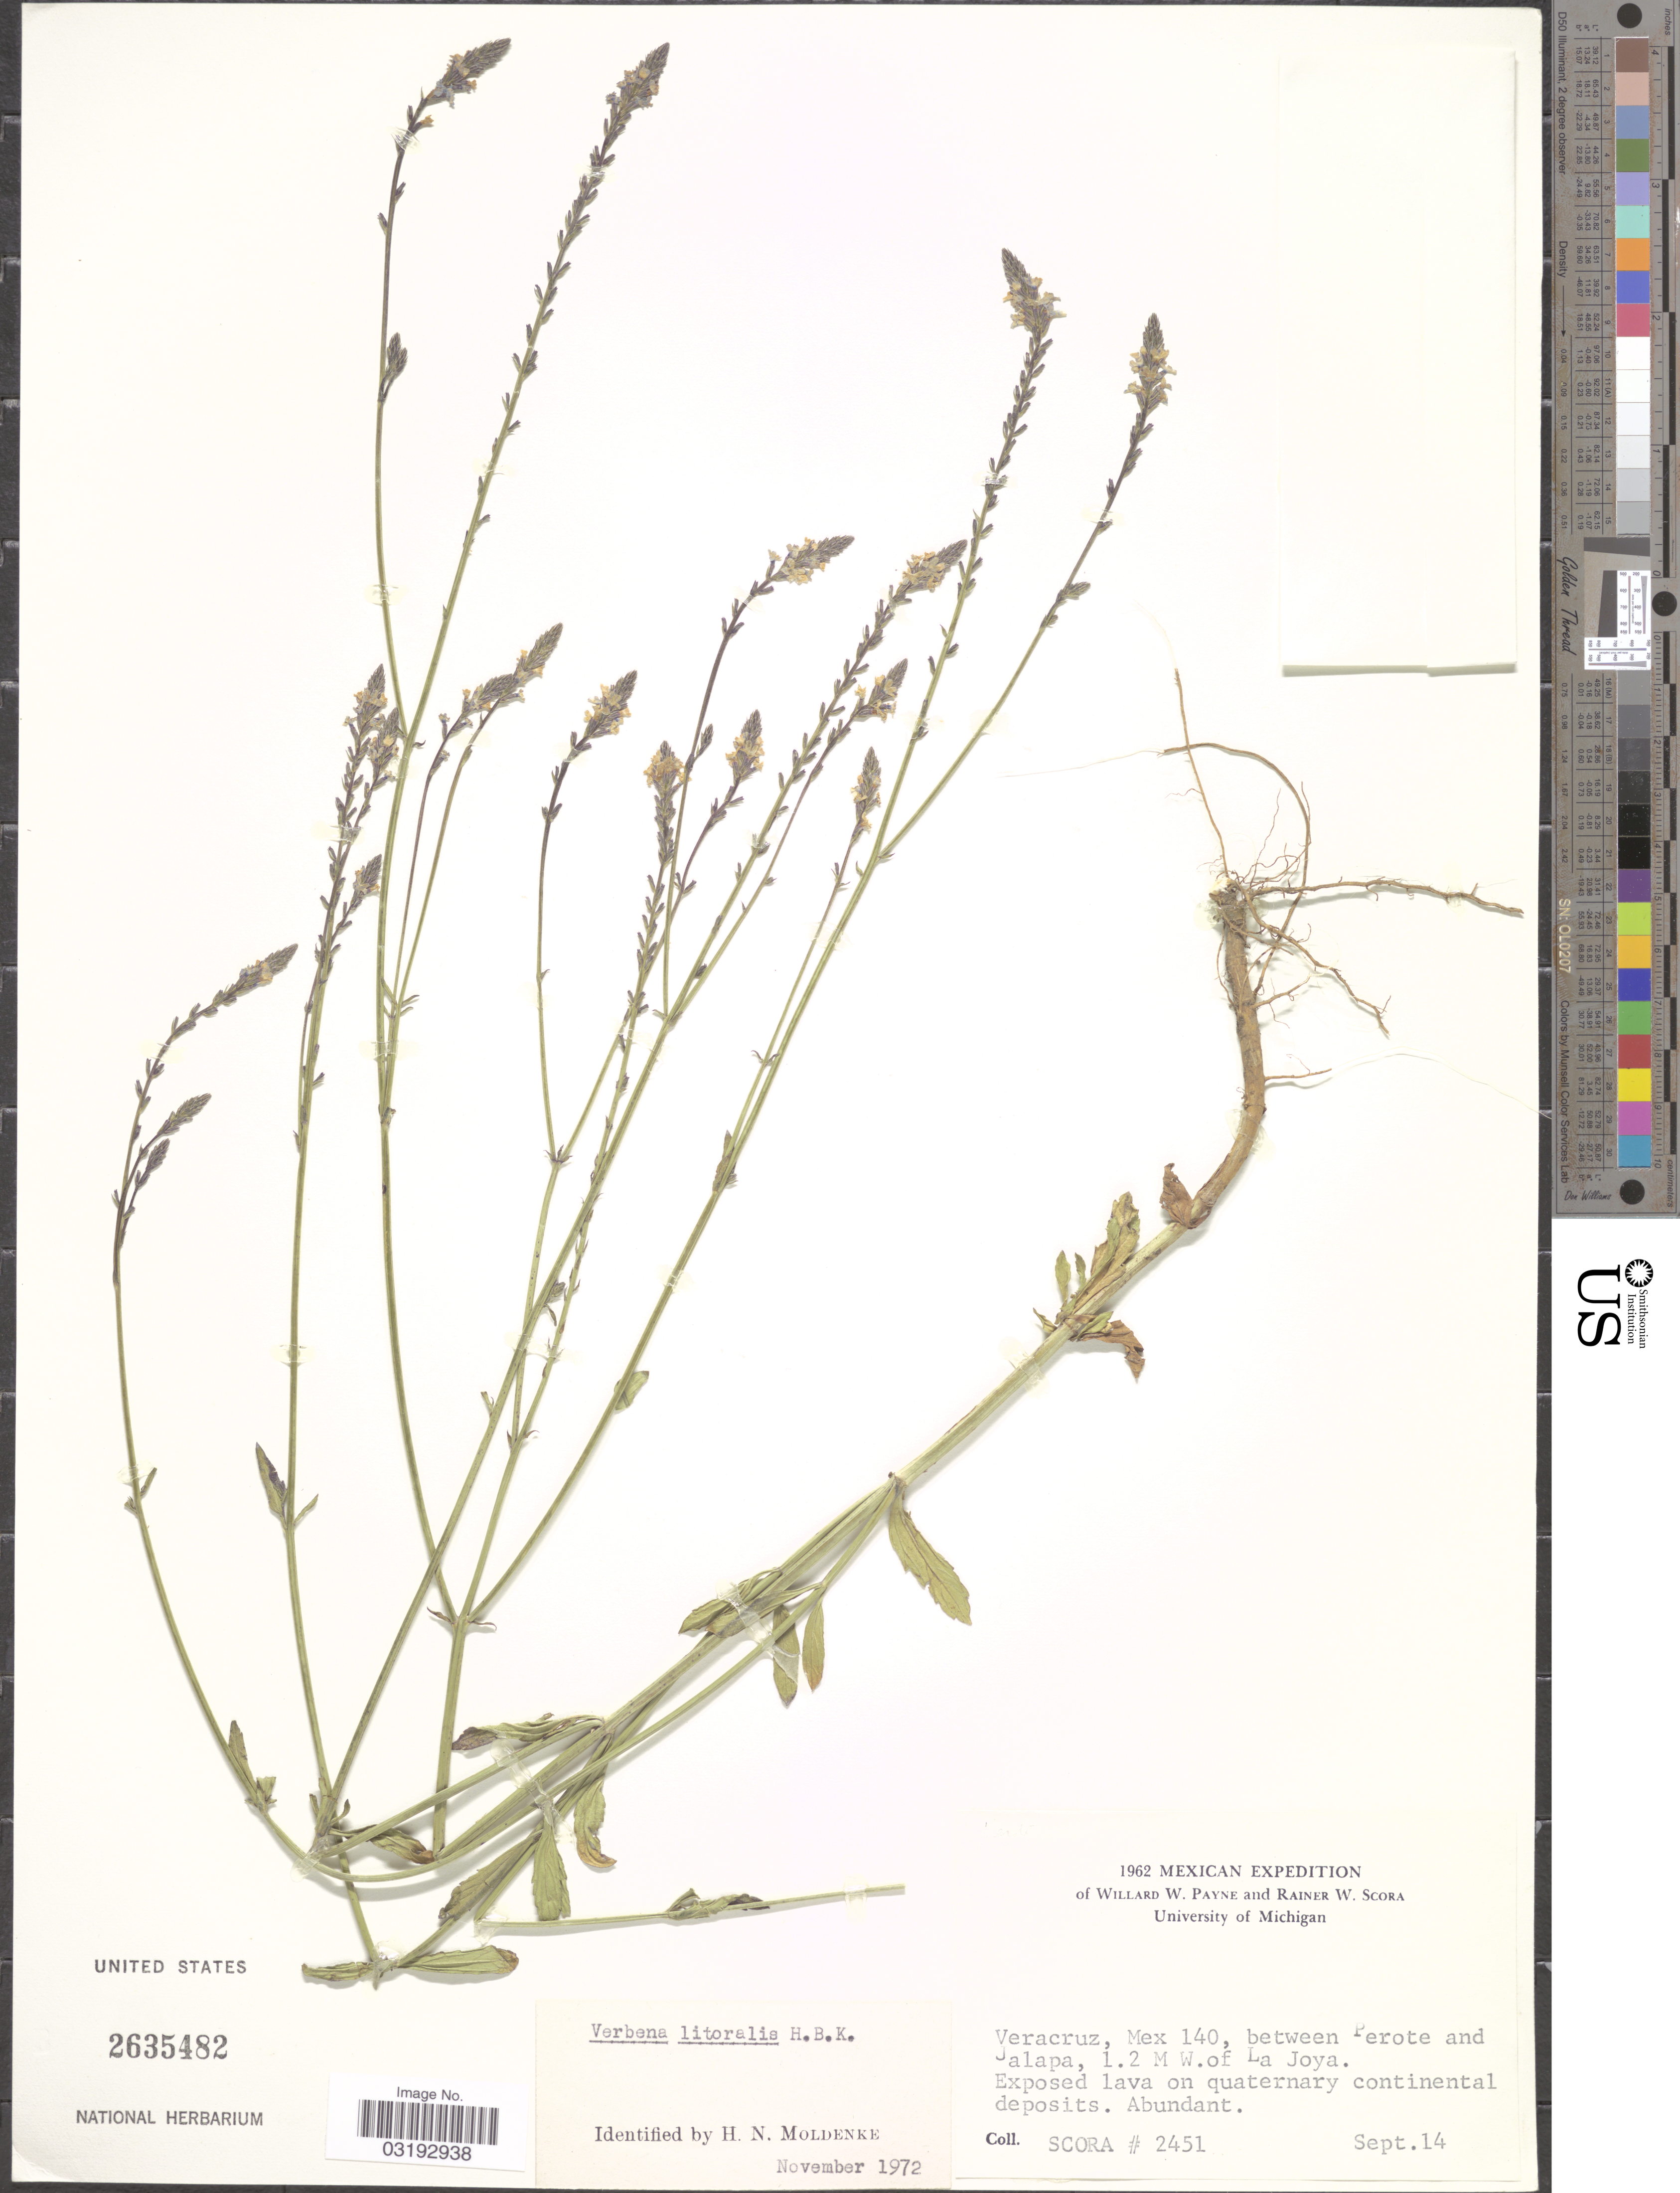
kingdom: Plantae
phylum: Tracheophyta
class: Magnoliopsida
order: Lamiales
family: Verbenaceae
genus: Verbena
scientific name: Verbena litoralis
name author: Kunth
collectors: R. Scora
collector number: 2451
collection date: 1962-09-14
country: Mexico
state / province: Veracruz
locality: Veracruz, Mex 140, between Perote and Jalapa, 1.2 M W. of La Joya.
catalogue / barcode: US 2635482